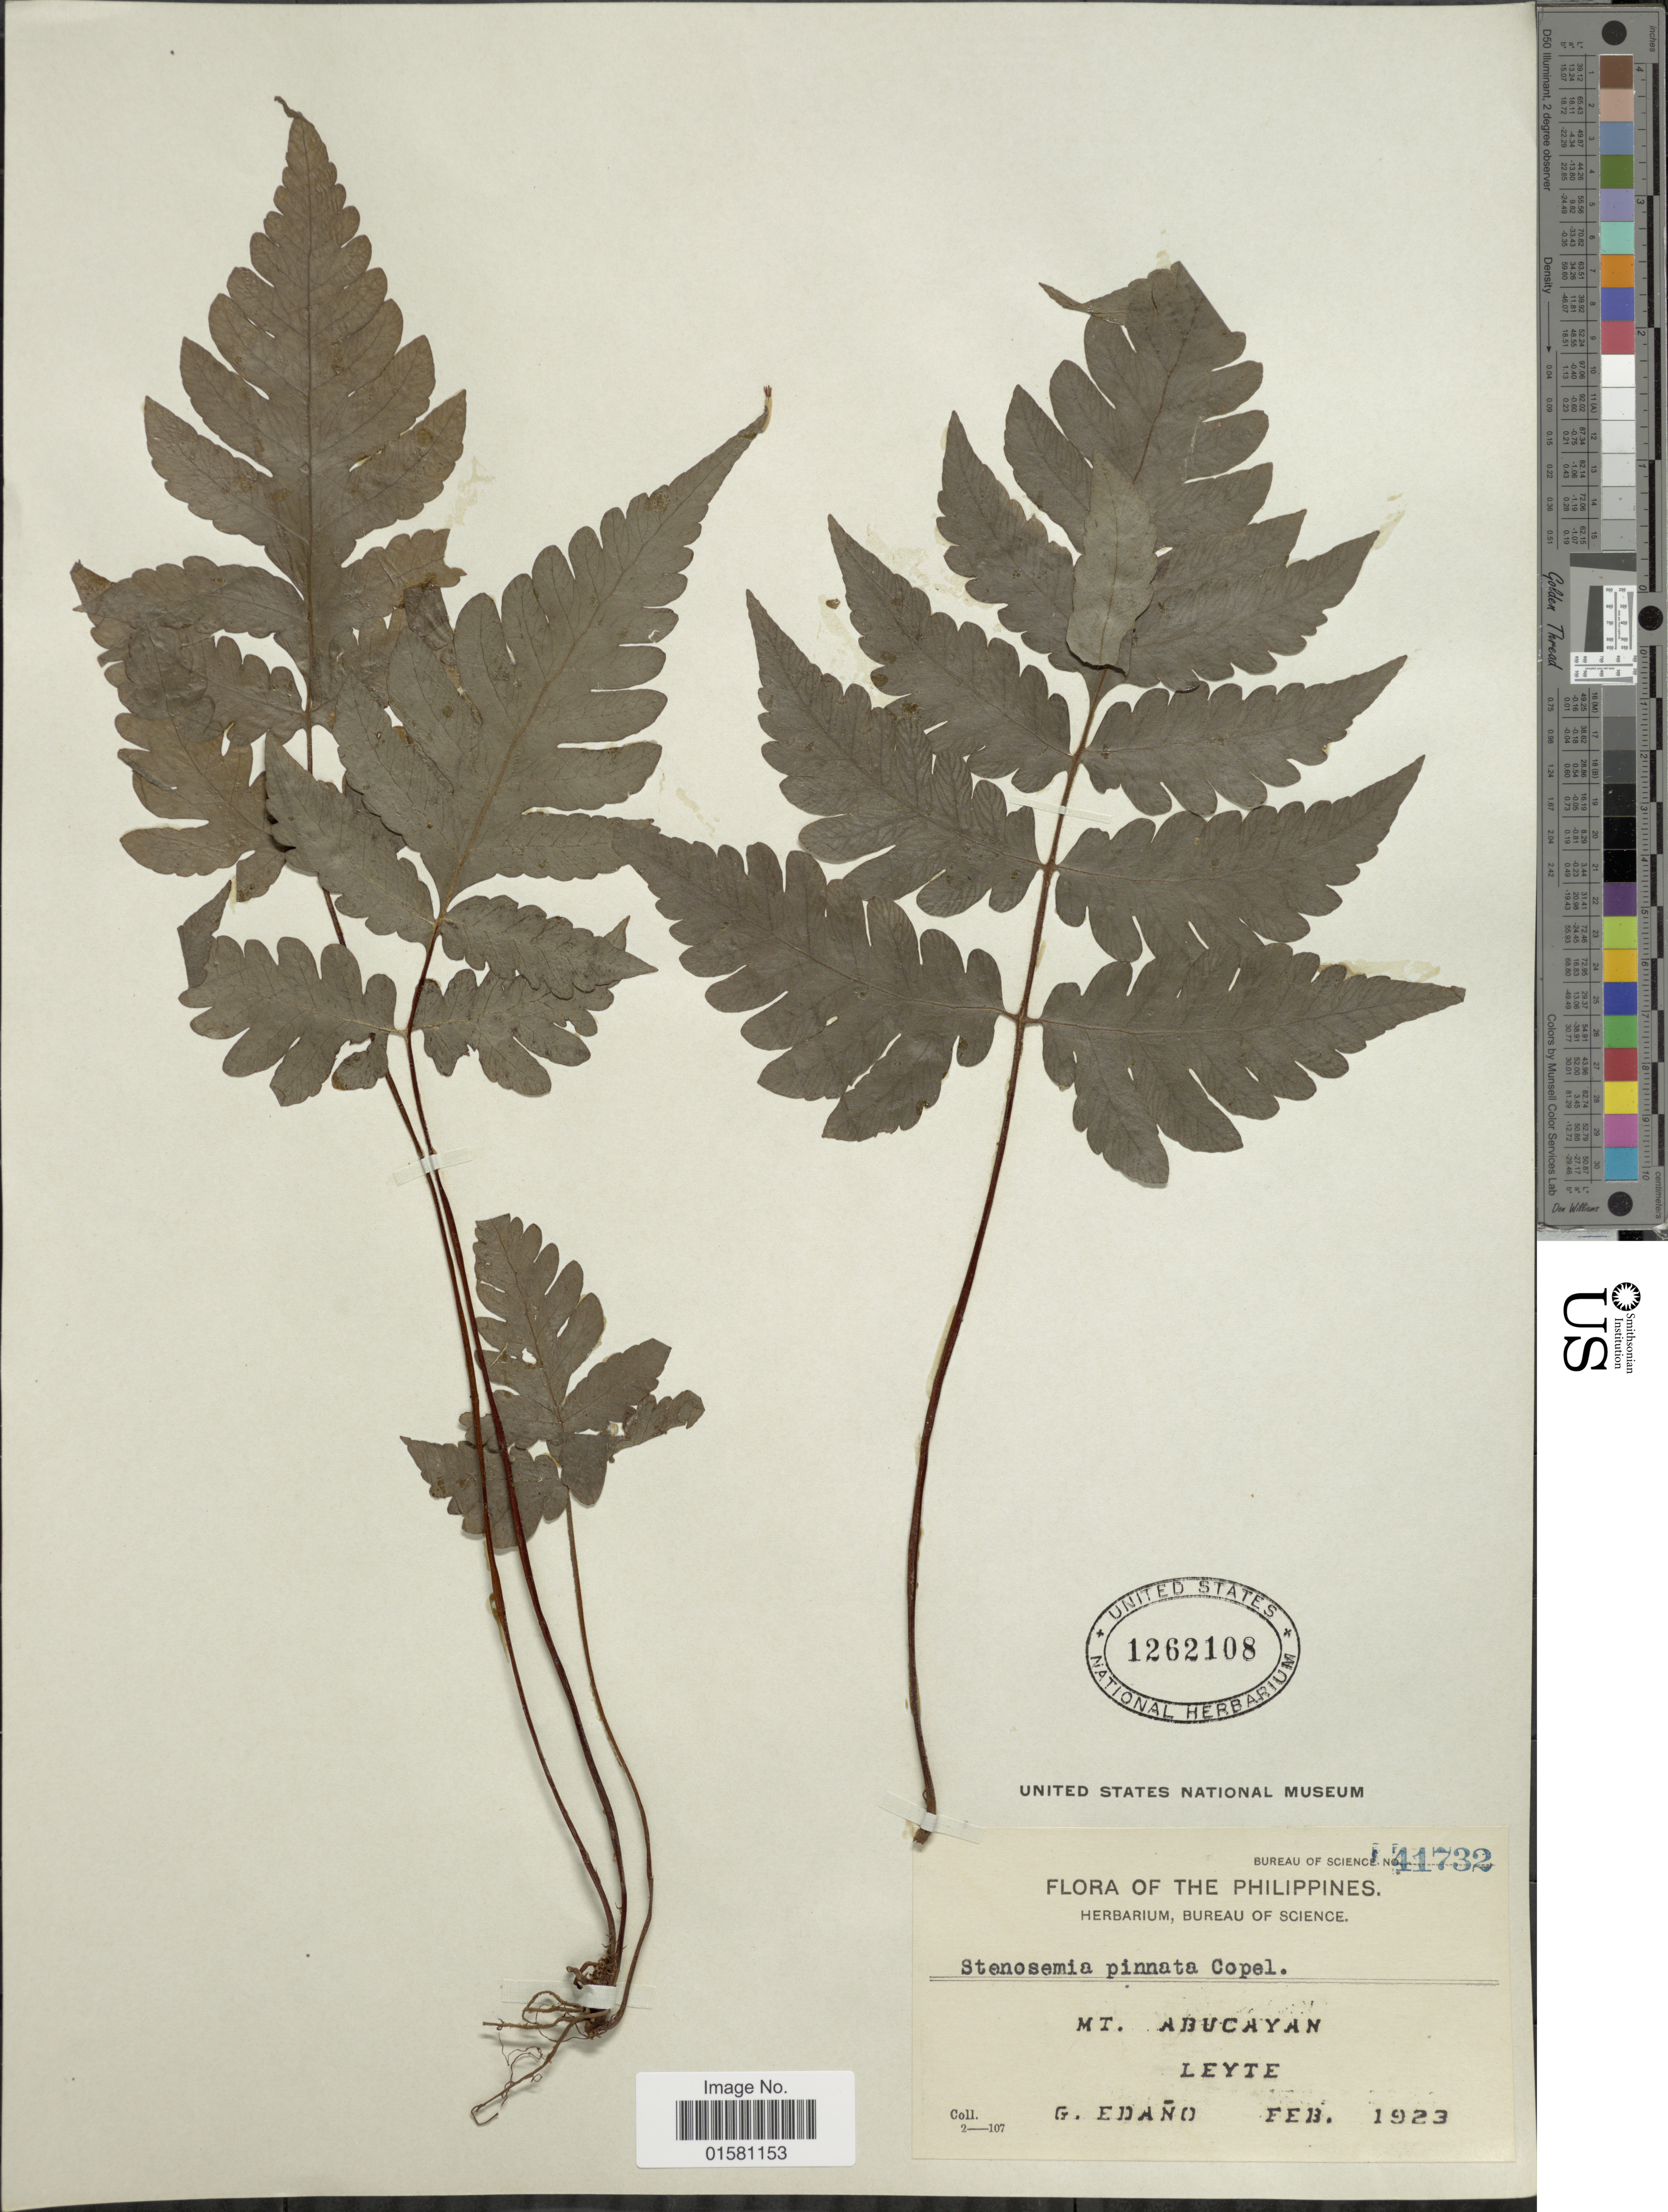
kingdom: Plantae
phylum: Tracheophyta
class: Polypodiopsida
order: Polypodiales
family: Tectariaceae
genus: Tectaria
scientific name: Tectaria pinnata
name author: (C. Chr.) R.M. Tryon & A.F. Tryon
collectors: G. Edaño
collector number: Bureau of Science 41732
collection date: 1923-02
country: Philippines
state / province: Eastern Visayas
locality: Mt. Abucayan, Leyte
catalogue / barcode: US 1262108